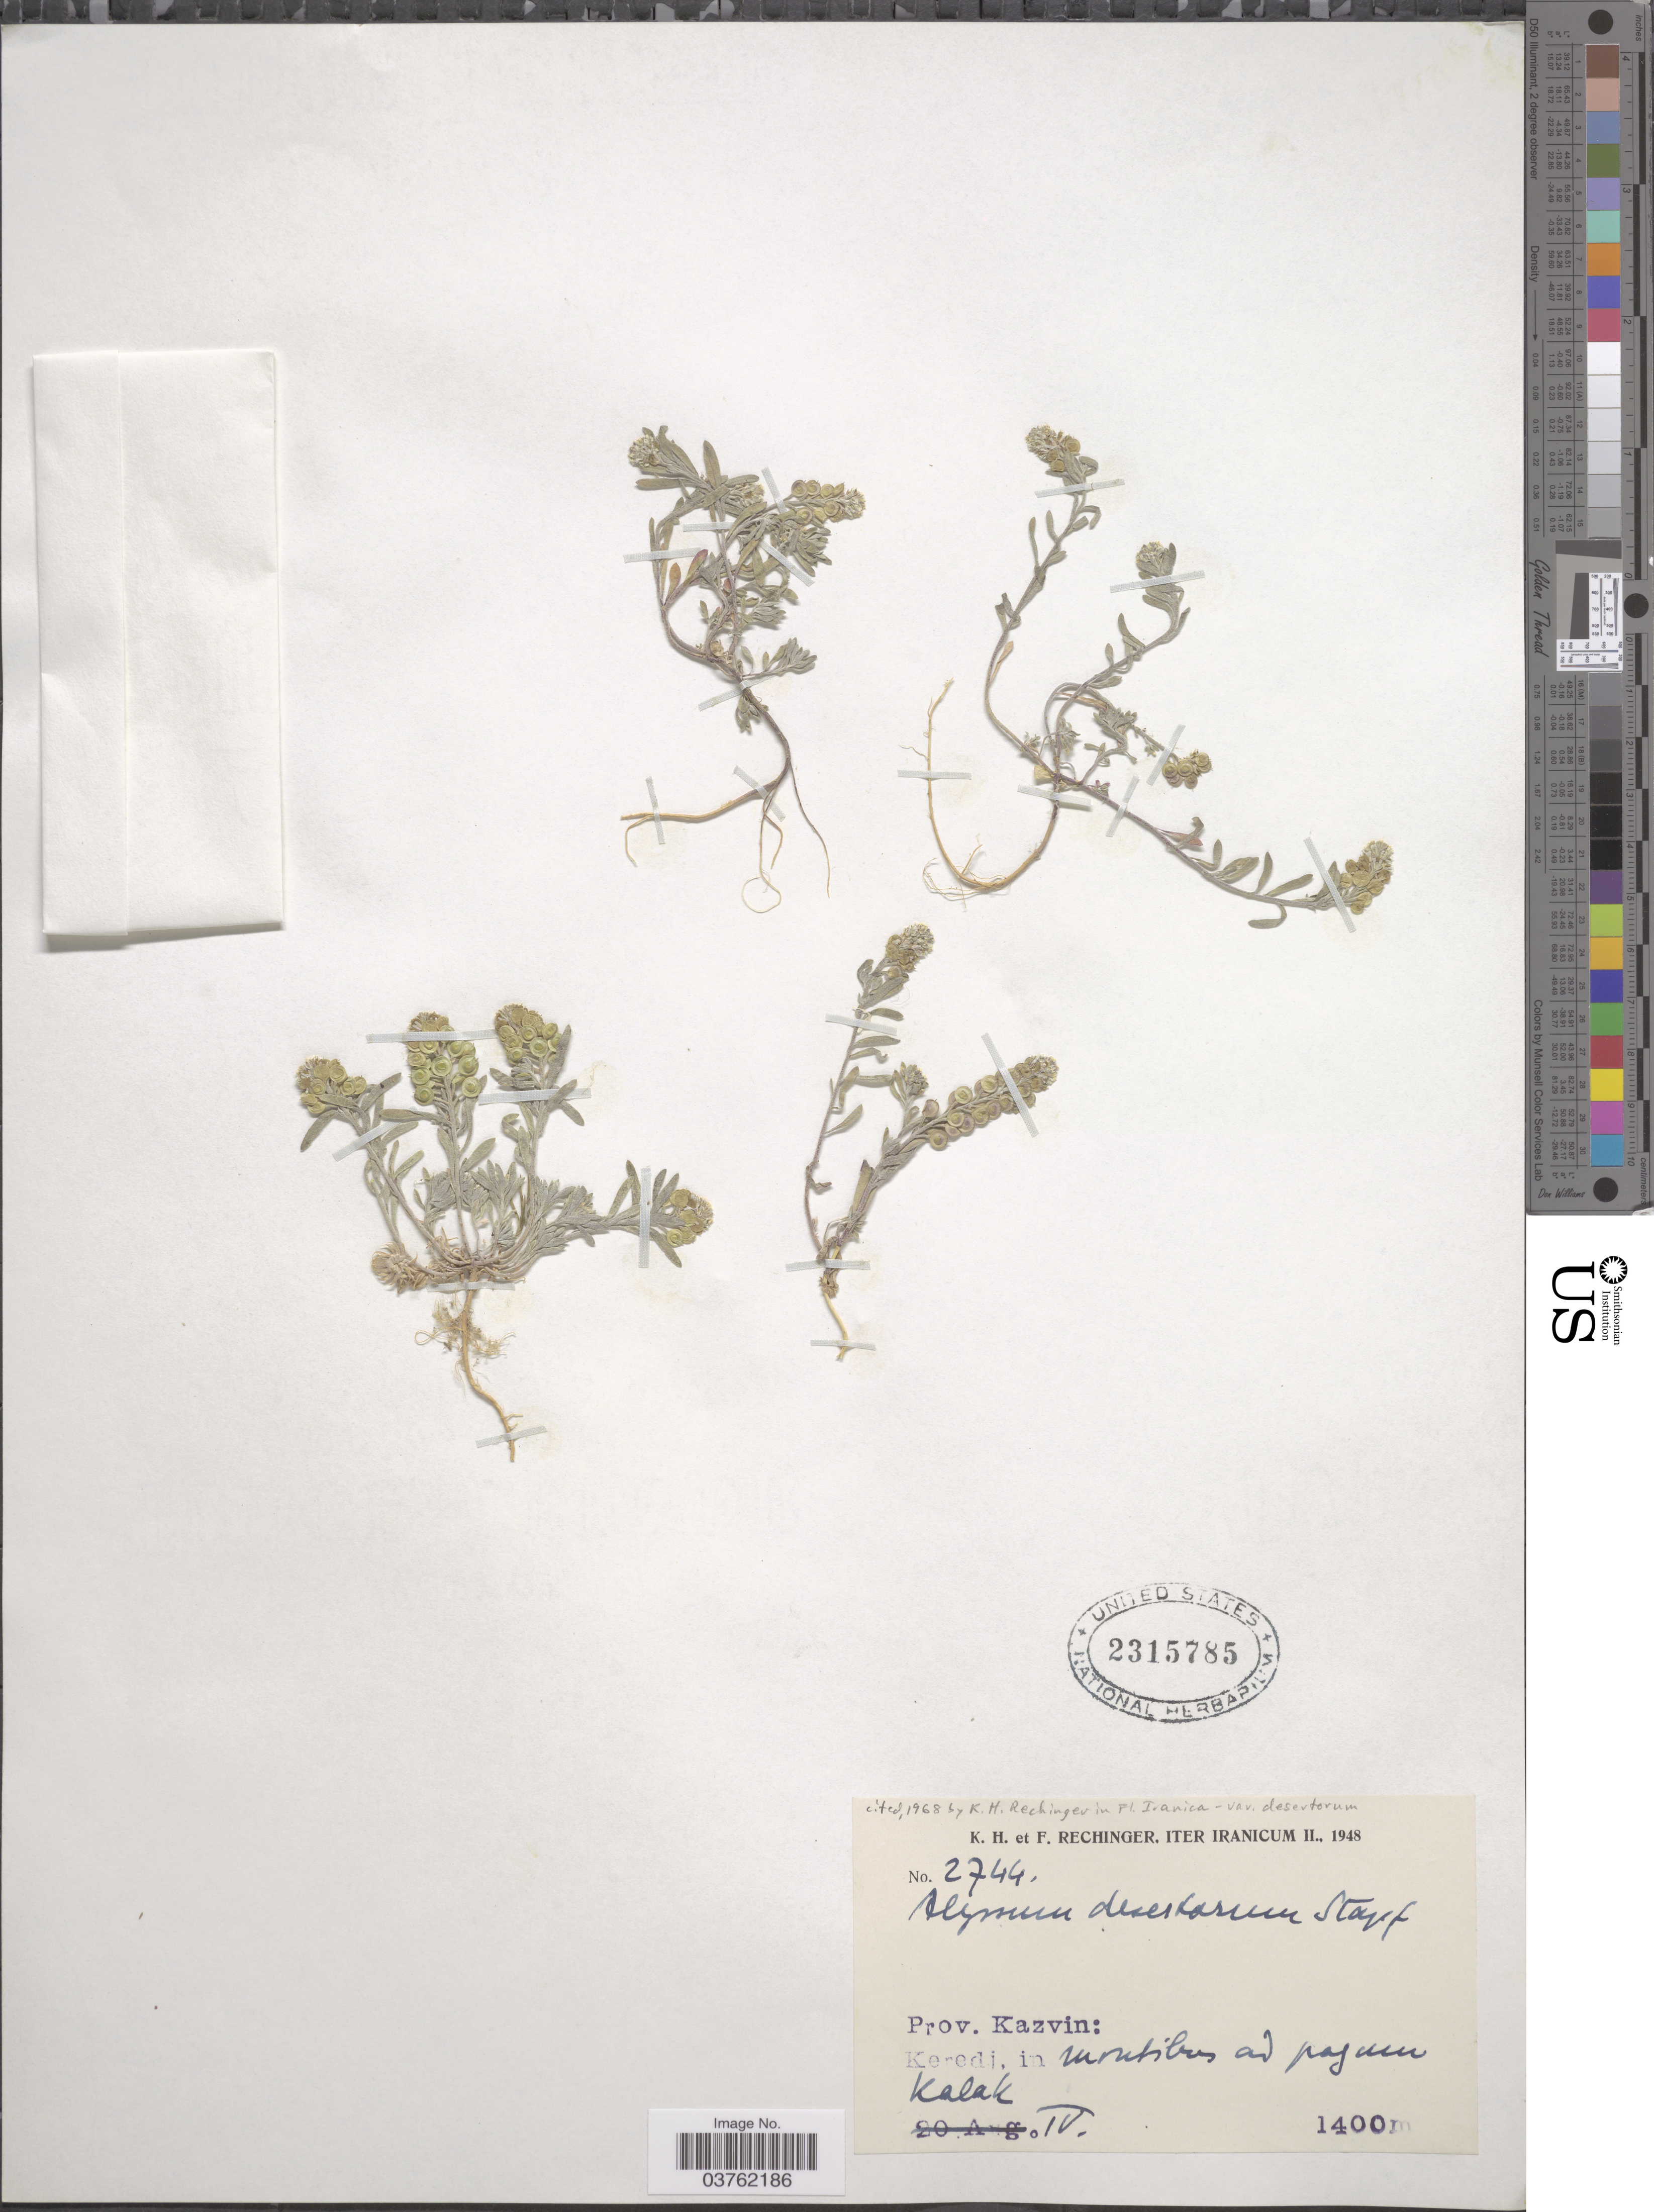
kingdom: Plantae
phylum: Tracheophyta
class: Magnoliopsida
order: Brassicales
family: Brassicaceae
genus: Alyssum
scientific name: Alyssum desertorum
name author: Stapf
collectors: K. H. Rechinger & F. Rechinger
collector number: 2744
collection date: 1948-04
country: Iran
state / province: Qazvin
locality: Iter Iranicum II. Prov. Kazvin: Keredj. in montibus ad pagum Kalak.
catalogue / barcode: US 2315785